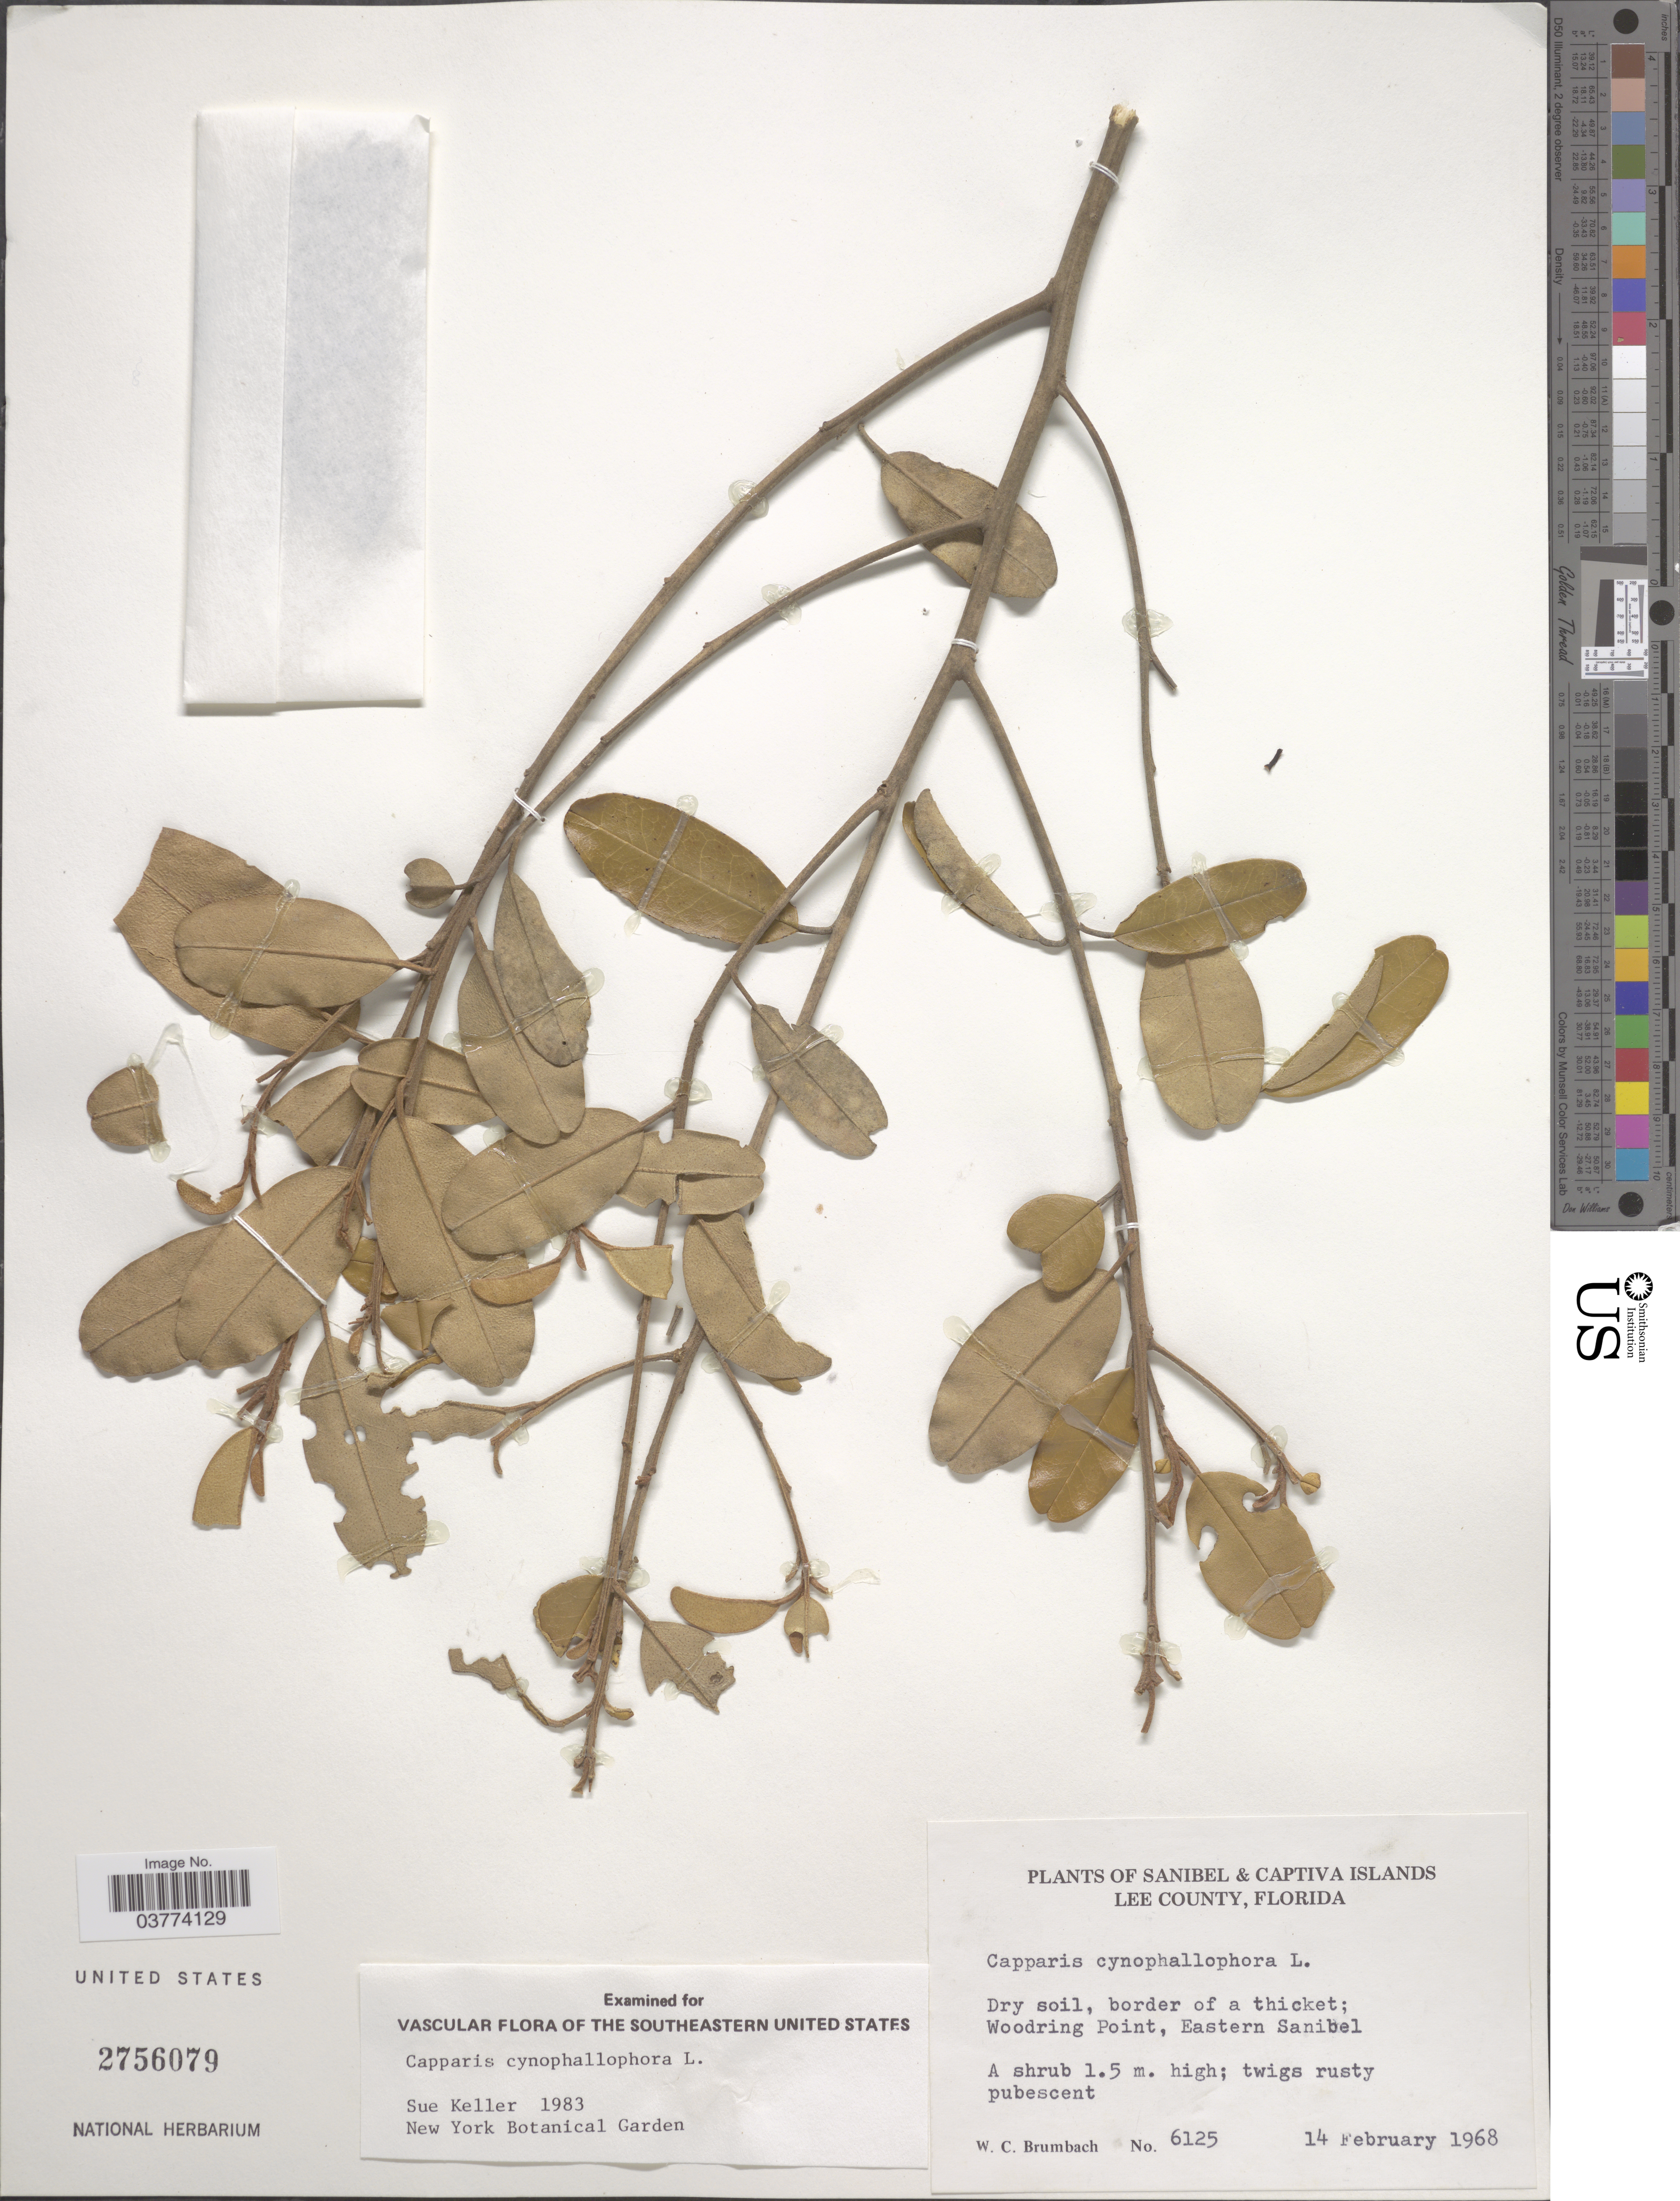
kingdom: Plantae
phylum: Tracheophyta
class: Magnoliopsida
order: Brassicales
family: Capparaceae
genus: Quadrella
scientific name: Quadrella cynophallophora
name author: (L.) Hutch.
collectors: W. C. Brumbach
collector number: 6125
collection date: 1968-02-14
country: United States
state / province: Florida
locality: Sanibel & Captiva Islands. Lee County. Woodring Point, Eastern Sanibel.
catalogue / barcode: US 2756079